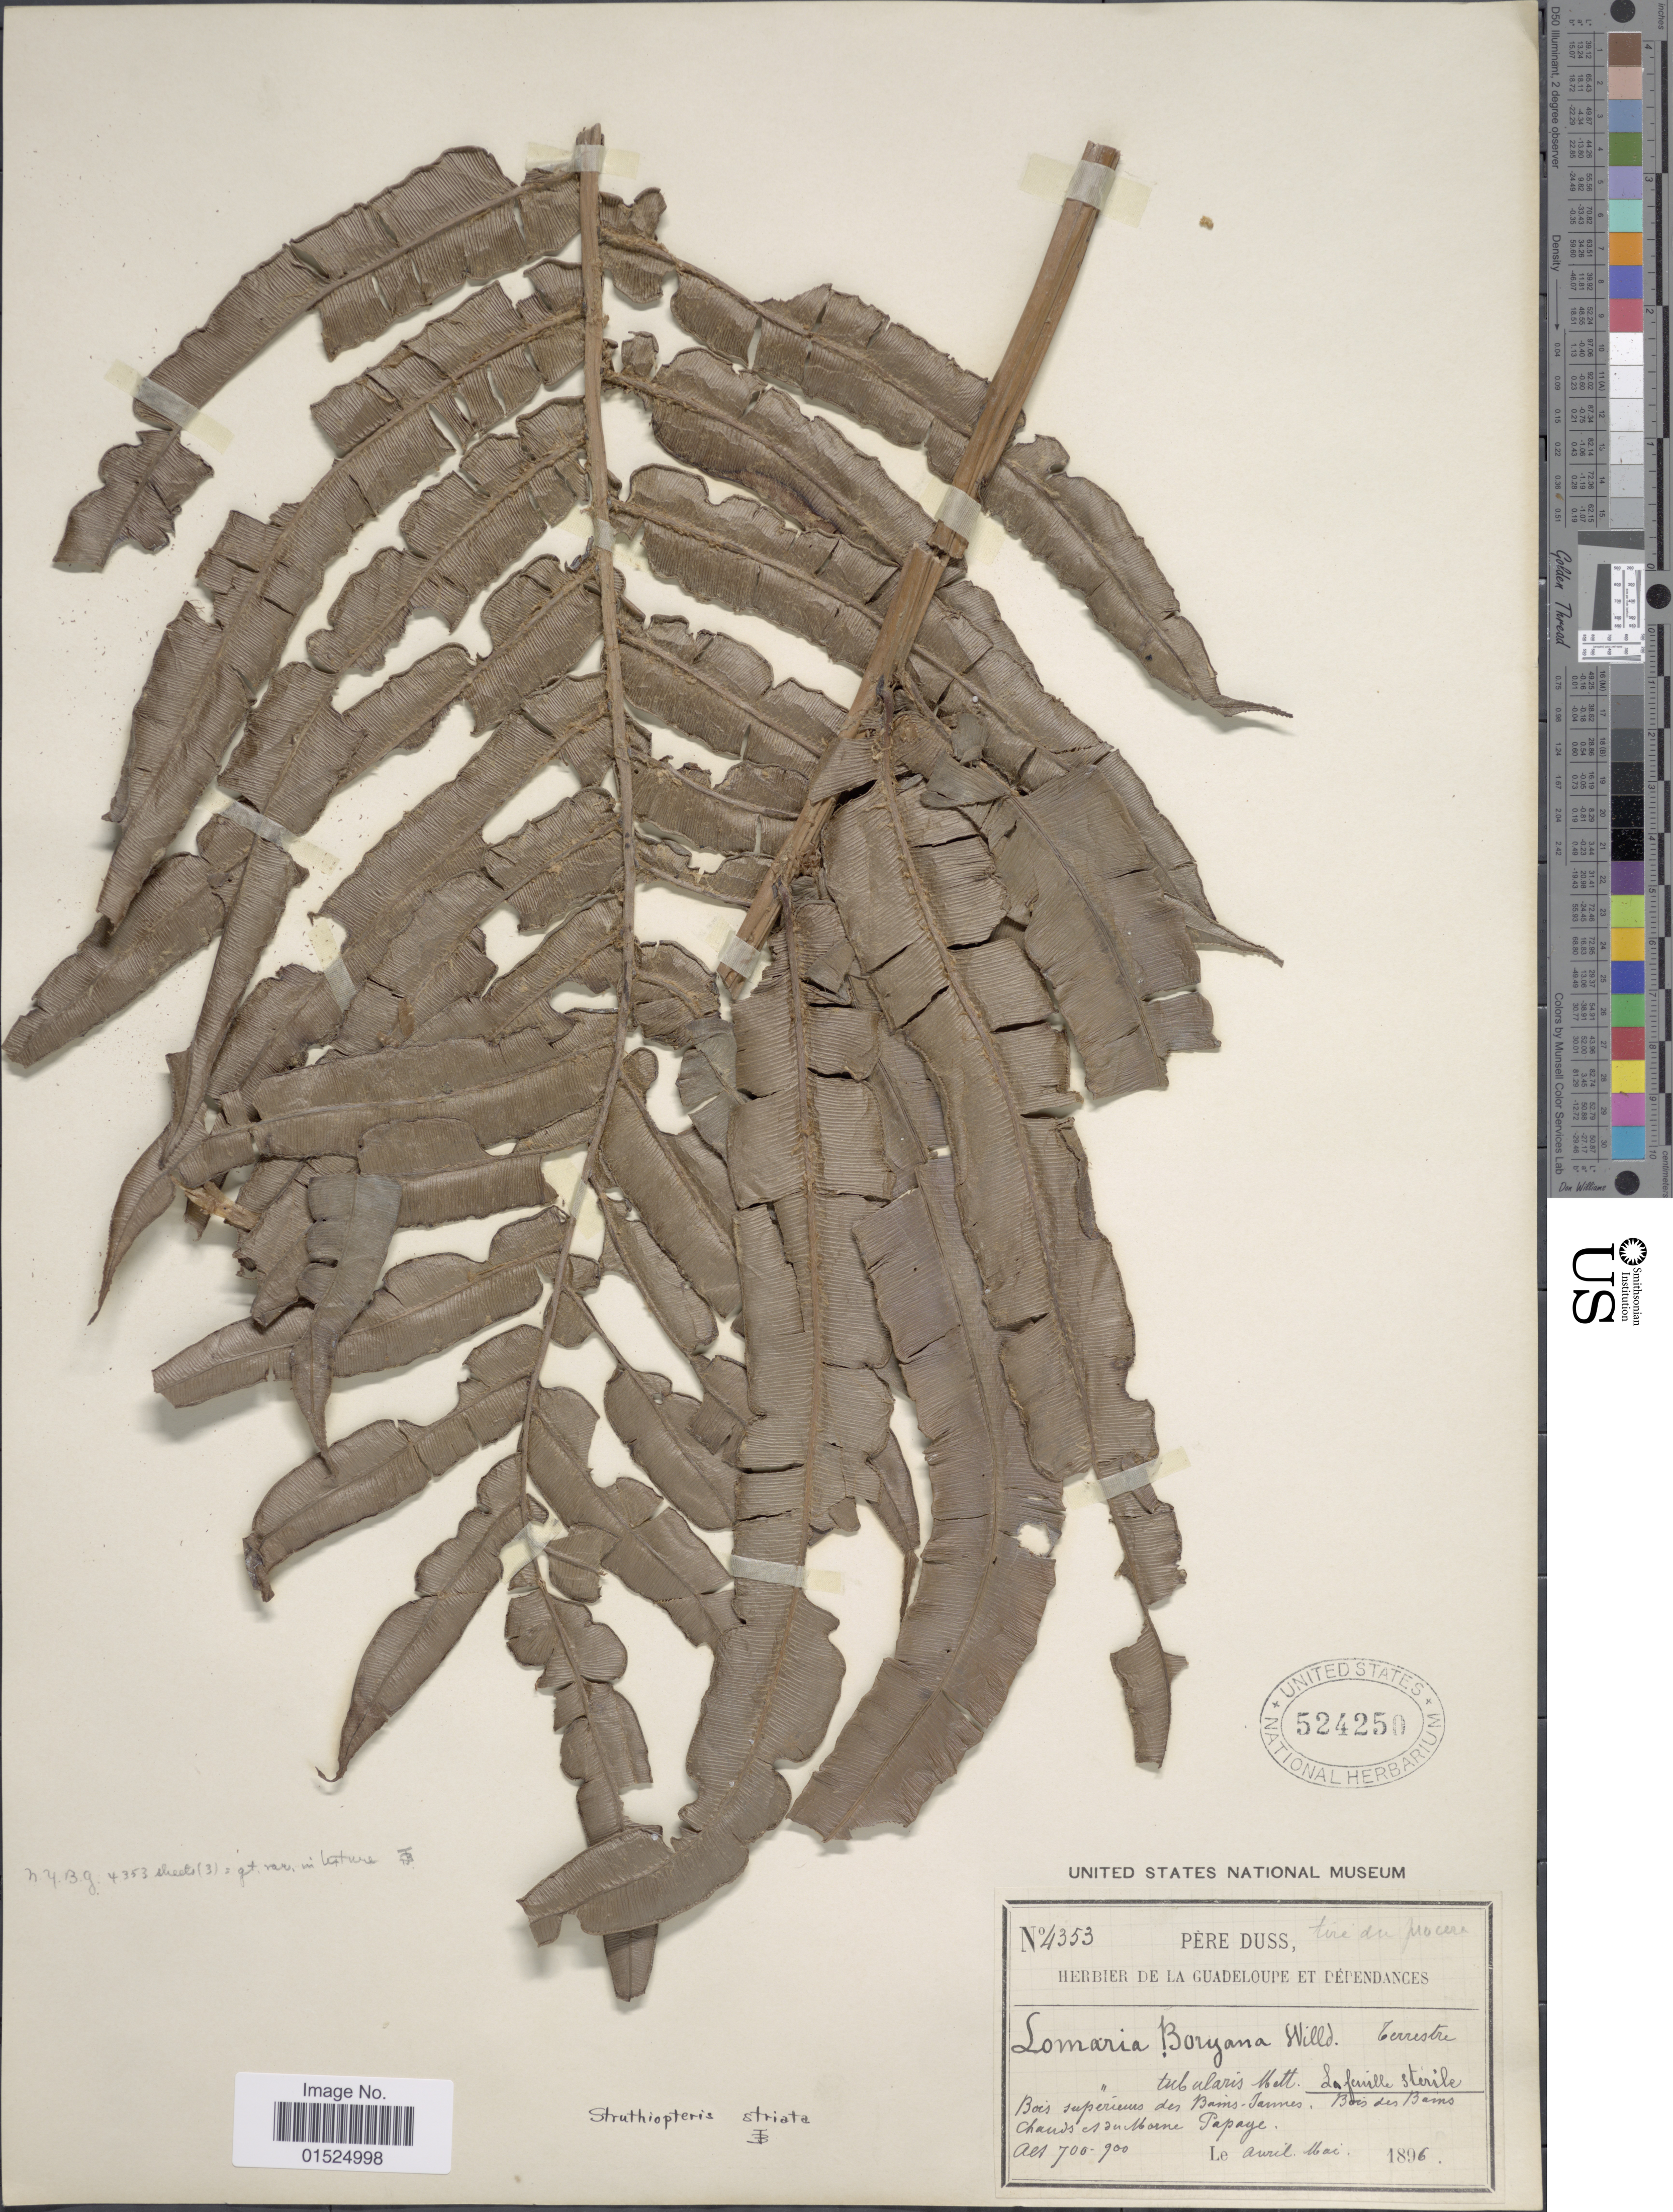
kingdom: Plantae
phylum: Tracheophyta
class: Polypodiopsida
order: Polypodiales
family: Blechnaceae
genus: Blechnum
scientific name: Blechnum ryanii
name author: Hieron.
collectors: Père Duss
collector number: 4353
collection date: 1896-04/1896-05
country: Guadeloupe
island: Basse Terre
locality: Bois superieurs des Bains-Jaunes. Bois des Bains Chauds et du Mare Papaye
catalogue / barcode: US 524250